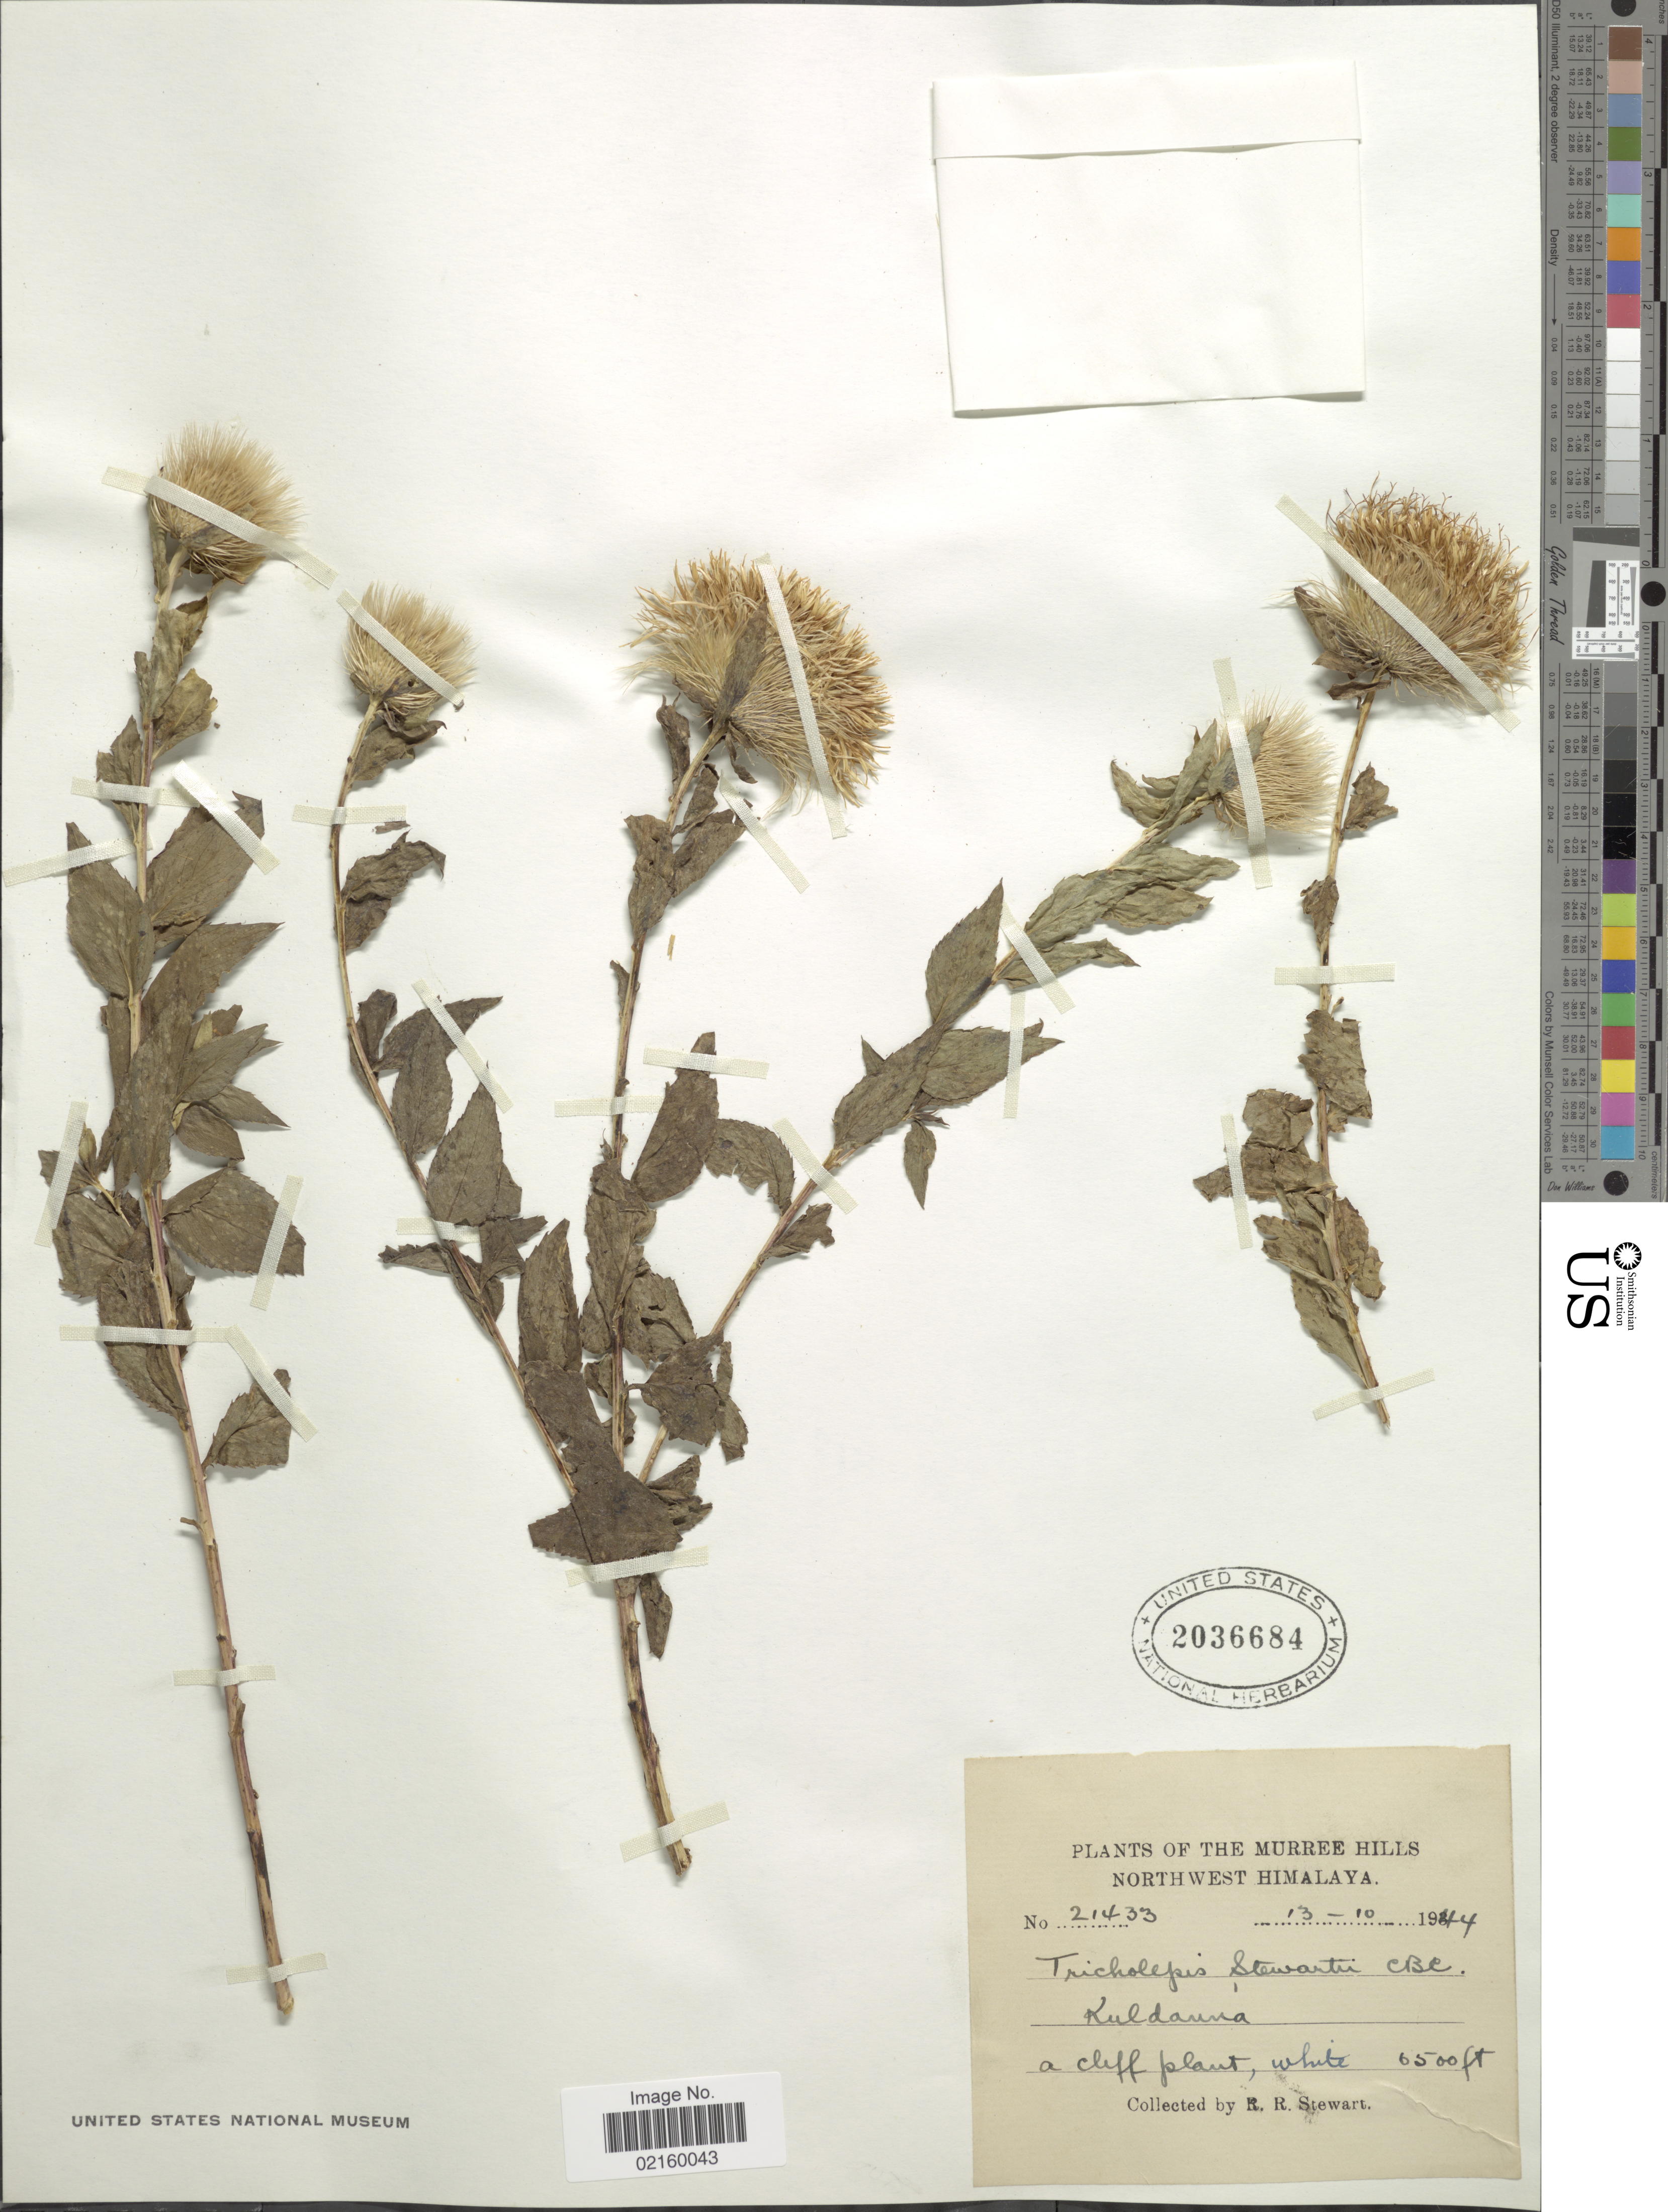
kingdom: Plantae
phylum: Tracheophyta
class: Magnoliopsida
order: Asterales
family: Asteraceae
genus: Tricholepis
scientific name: Tricholepis stewartei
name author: C.B. Clarke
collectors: R. R. Stewart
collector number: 21433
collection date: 1944-10-13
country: Pakistan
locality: Murree Hills, Northwest Himalaya, Kuldanna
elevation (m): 1981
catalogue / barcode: US 2036684